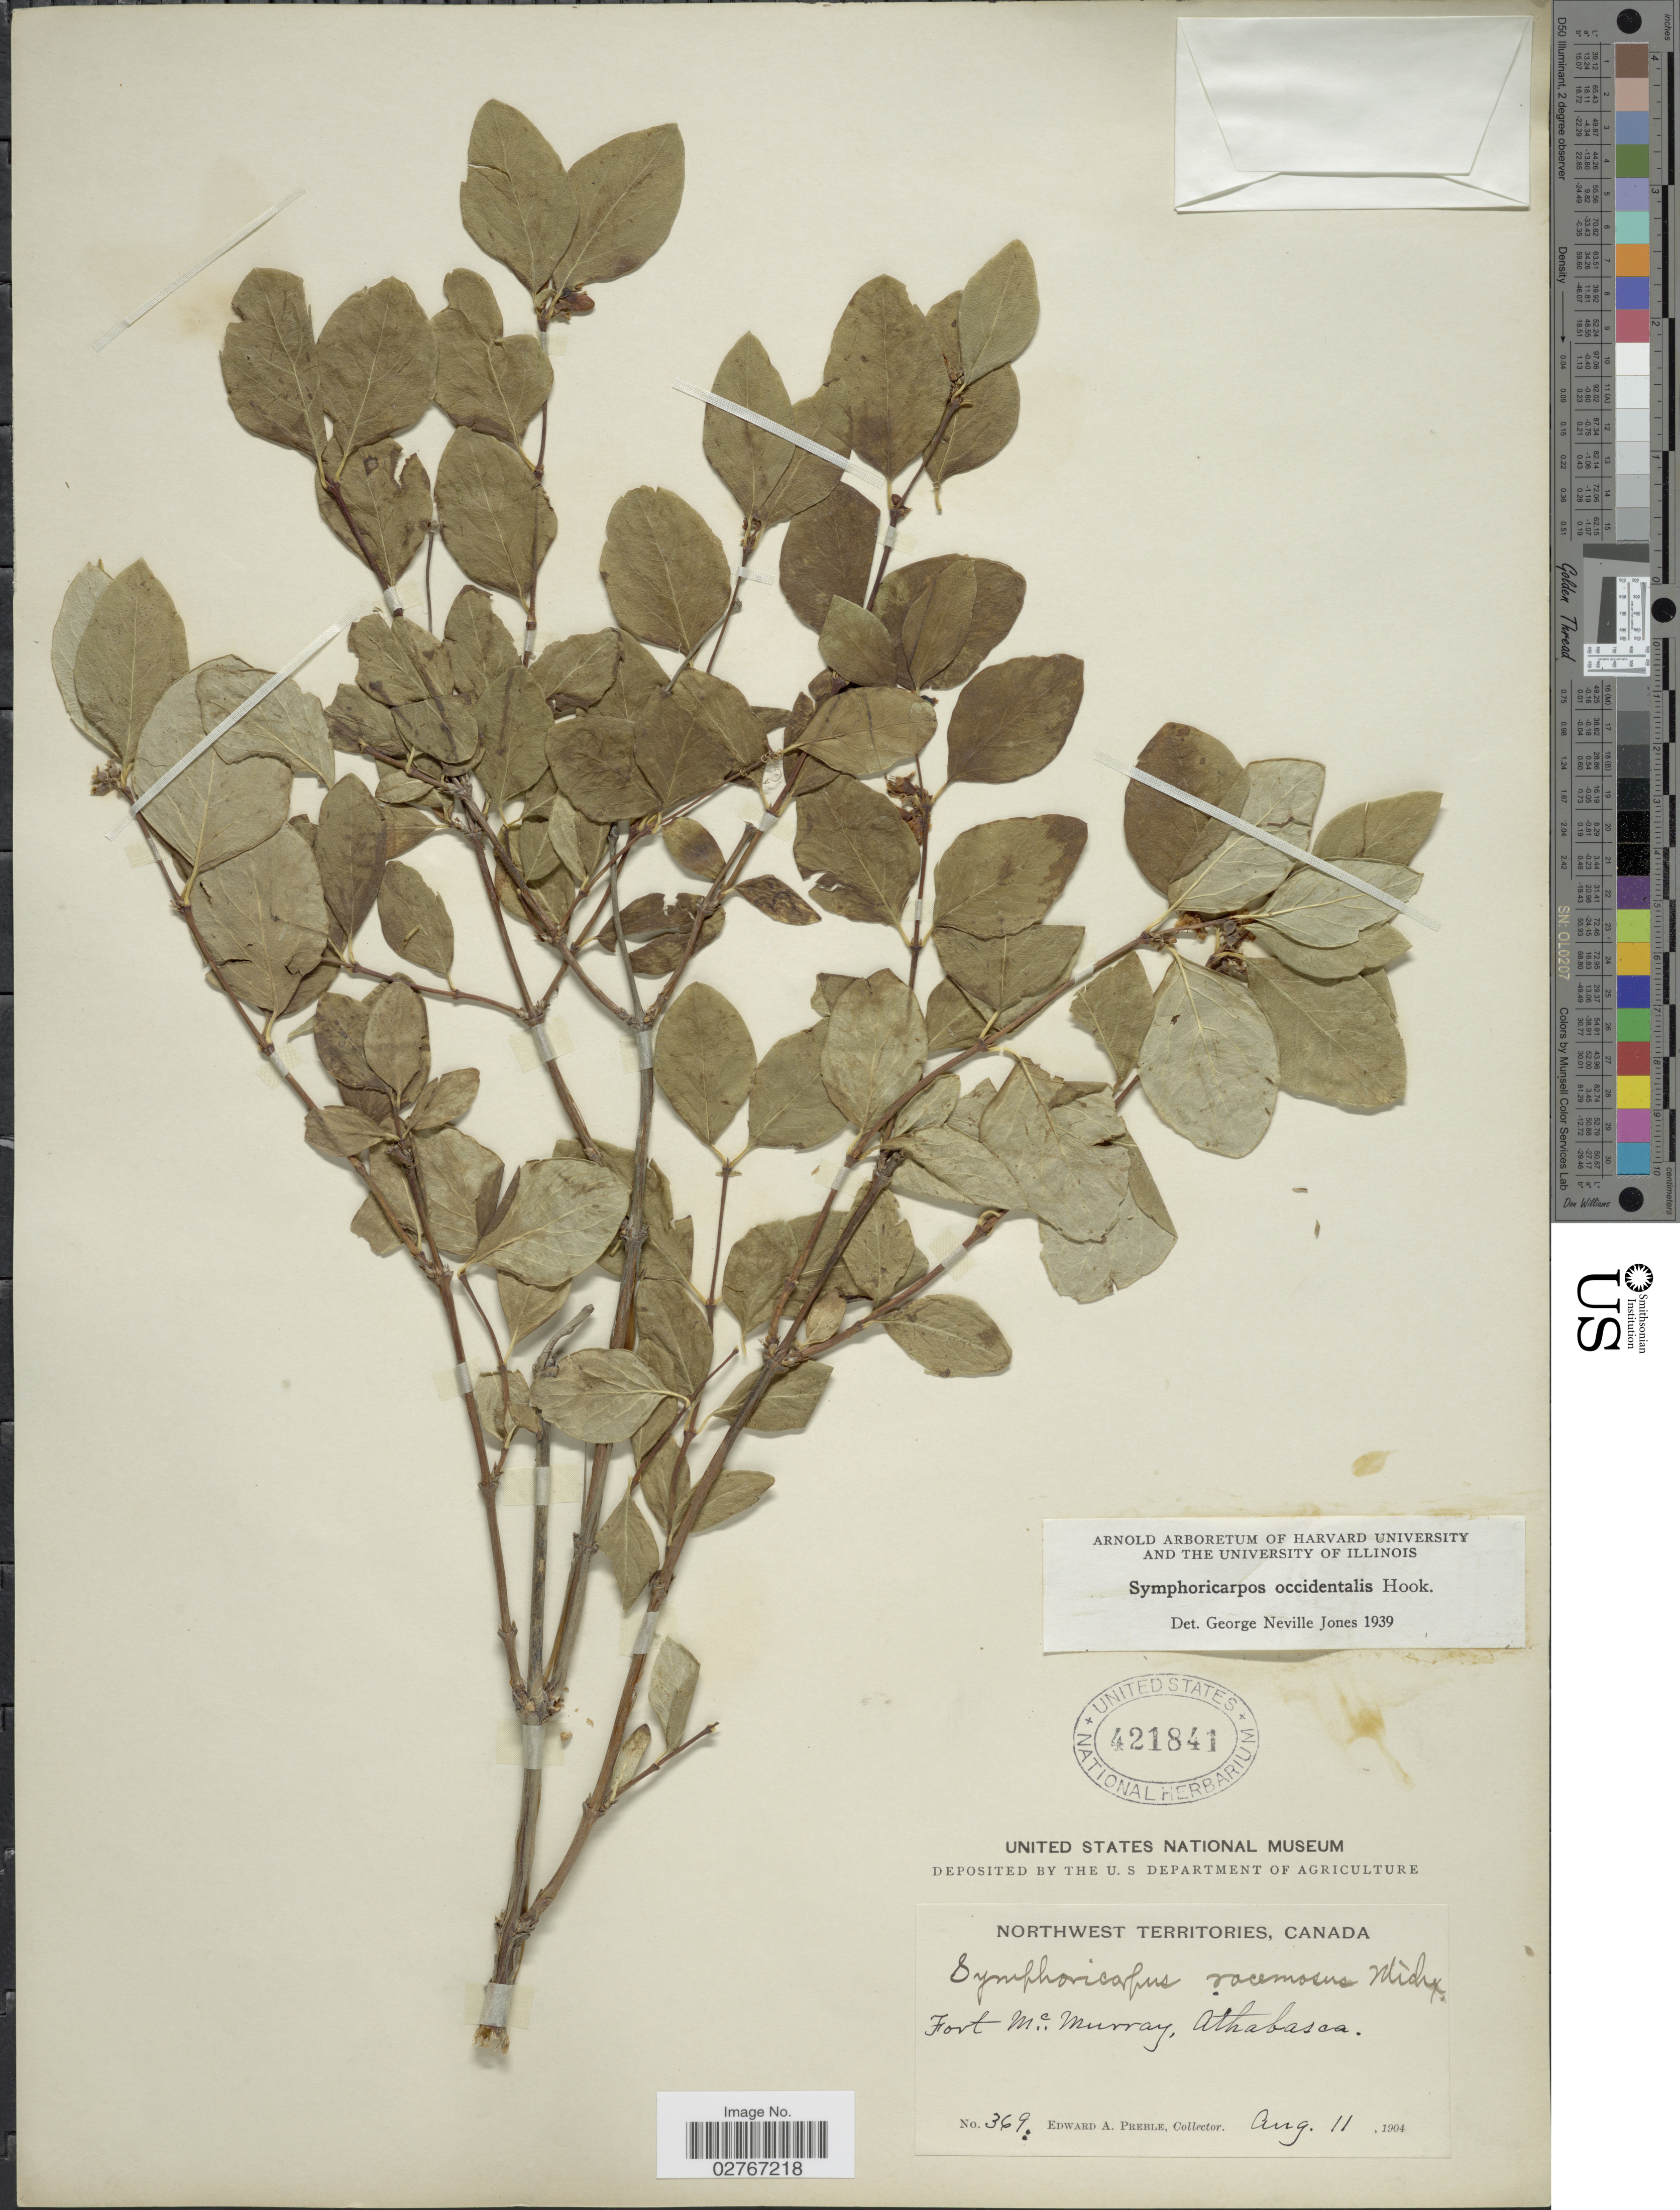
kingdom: Plantae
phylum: Tracheophyta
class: Magnoliopsida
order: Dipsacales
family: Caprifoliaceae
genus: Symphoricarpos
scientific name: Symphoricarpos occidentalis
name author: (R. Br.) Hook.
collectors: E. Preble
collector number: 369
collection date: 1904-08-11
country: Canada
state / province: Northwest Territories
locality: Fort McMurray, Athabasca.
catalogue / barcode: US 421841